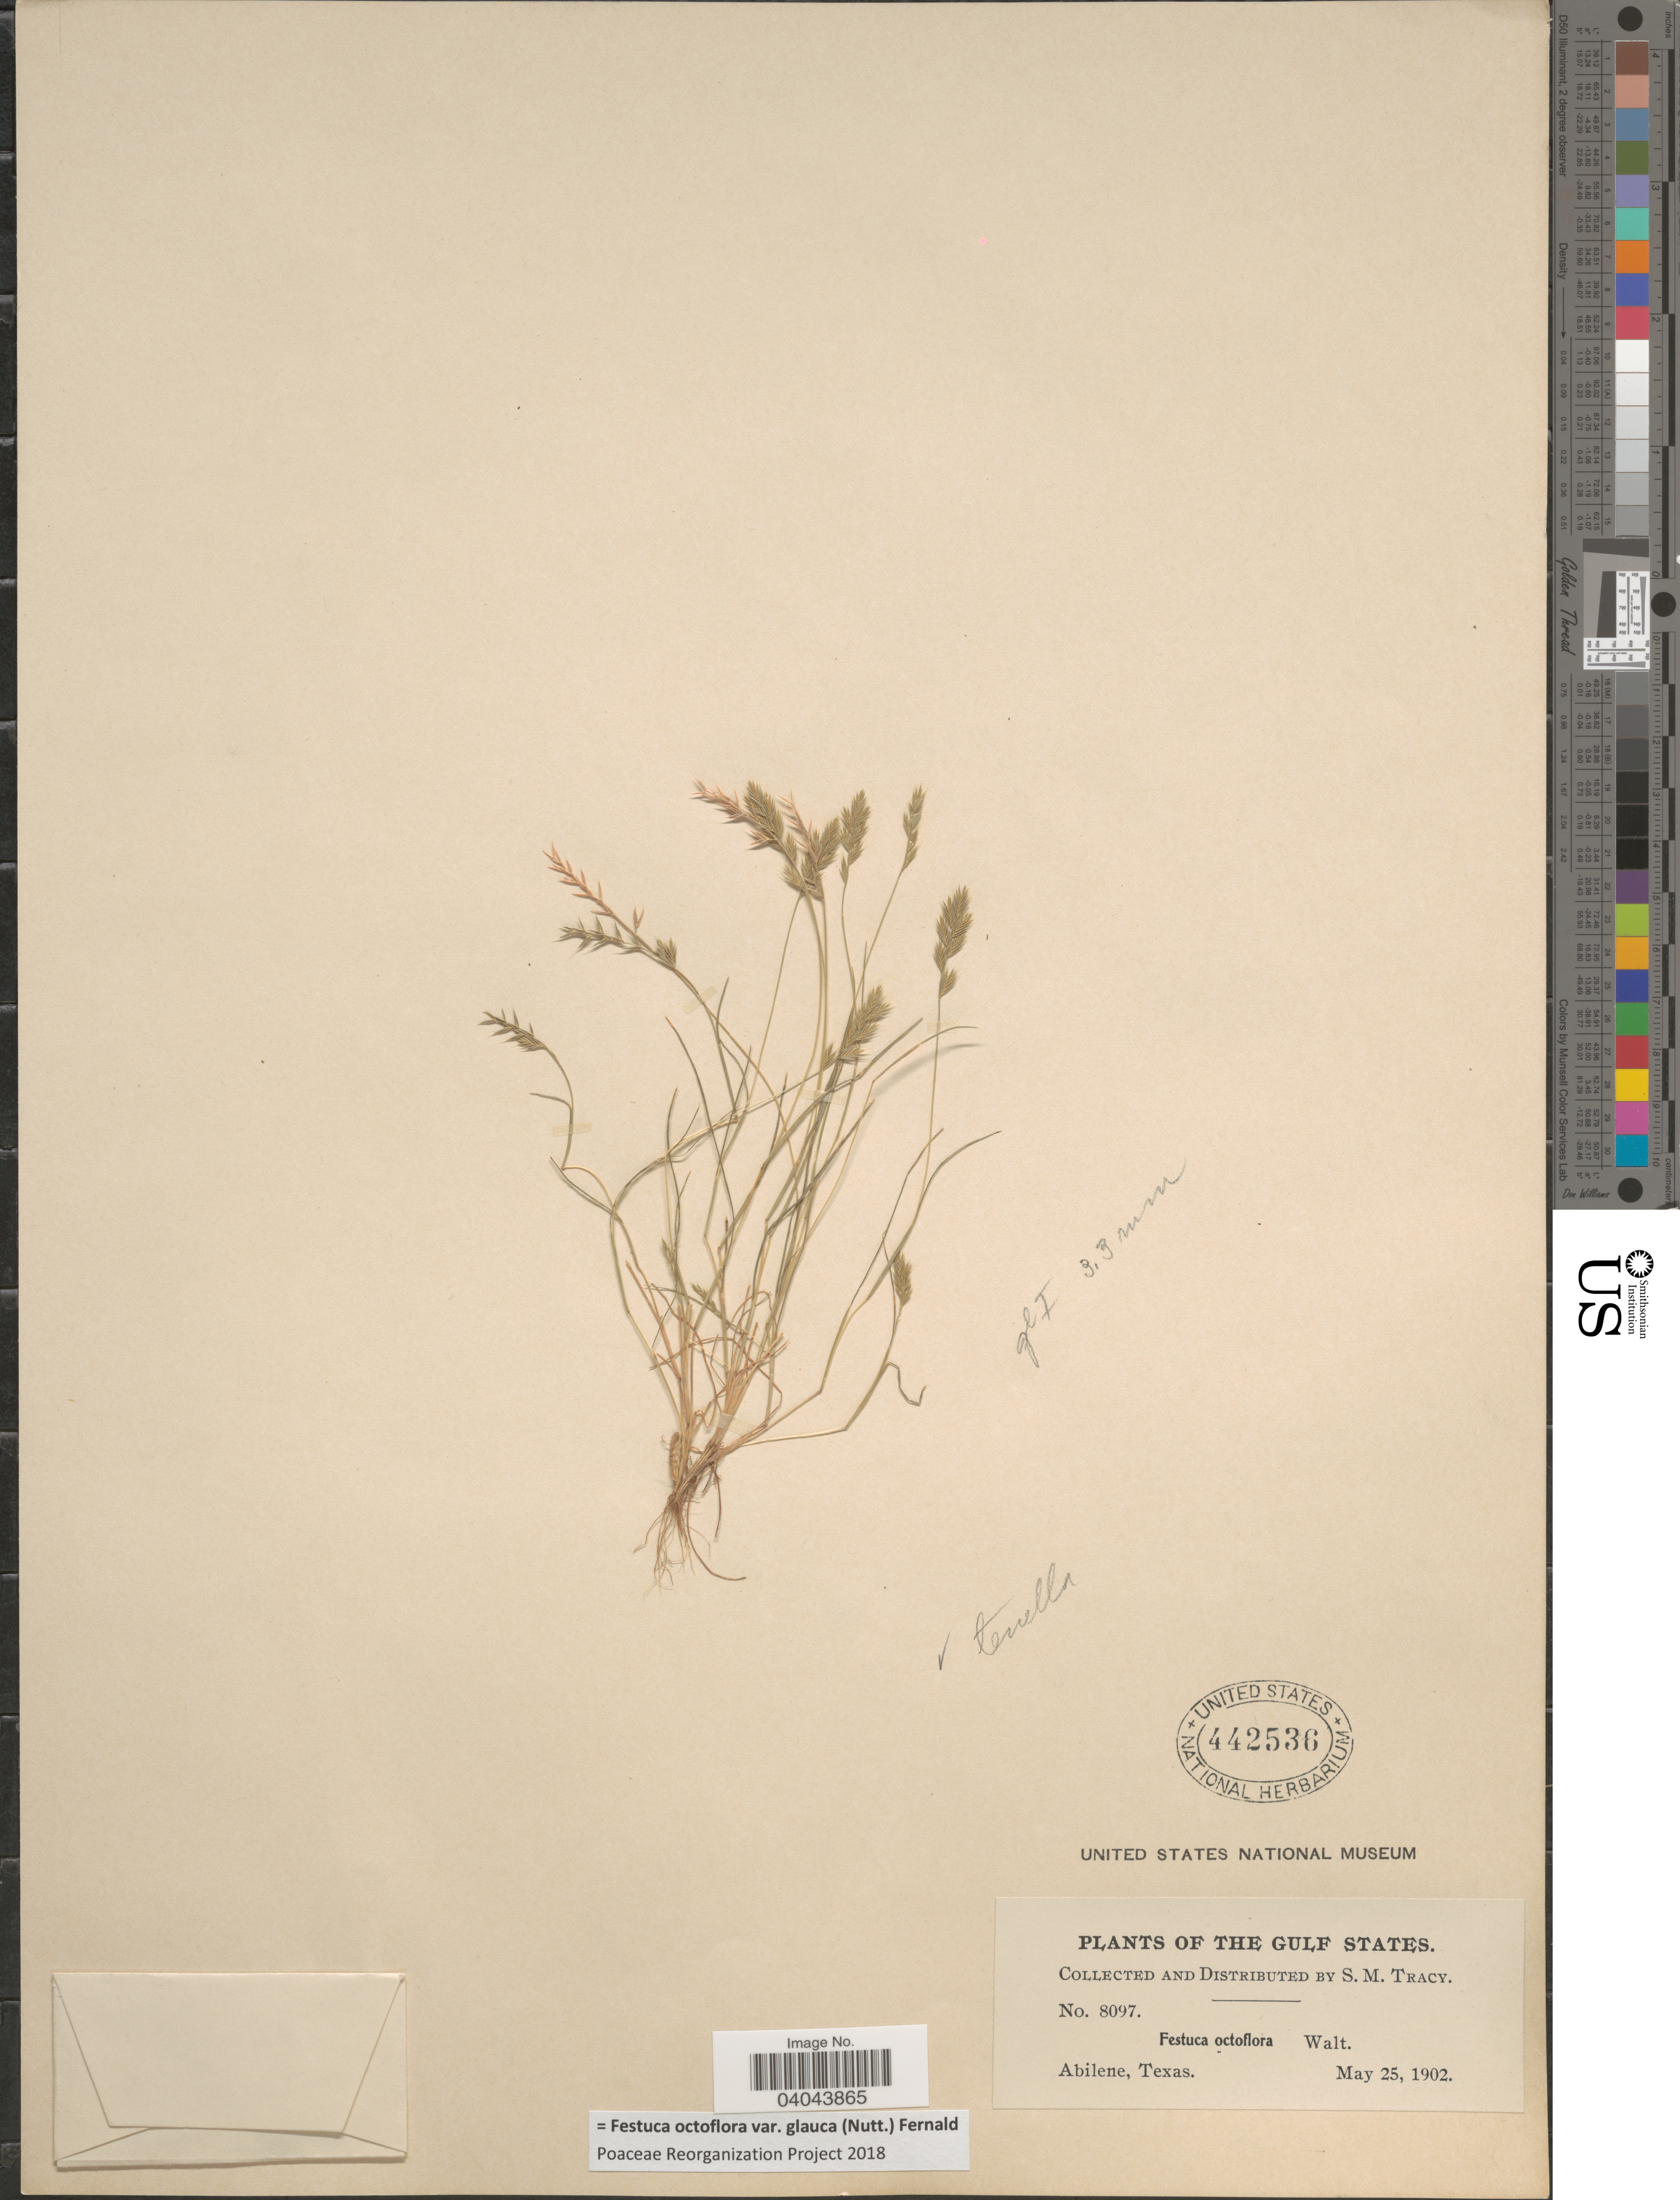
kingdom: Plantae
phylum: Tracheophyta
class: Liliopsida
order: Poales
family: Poaceae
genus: Festuca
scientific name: Festuca octoflora var. glauca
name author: (Nutt.) Fernald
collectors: S. M. Tracy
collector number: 8097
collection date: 1902-05-25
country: United States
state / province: Texas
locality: The Gulf States. Abilene.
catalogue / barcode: US 442536